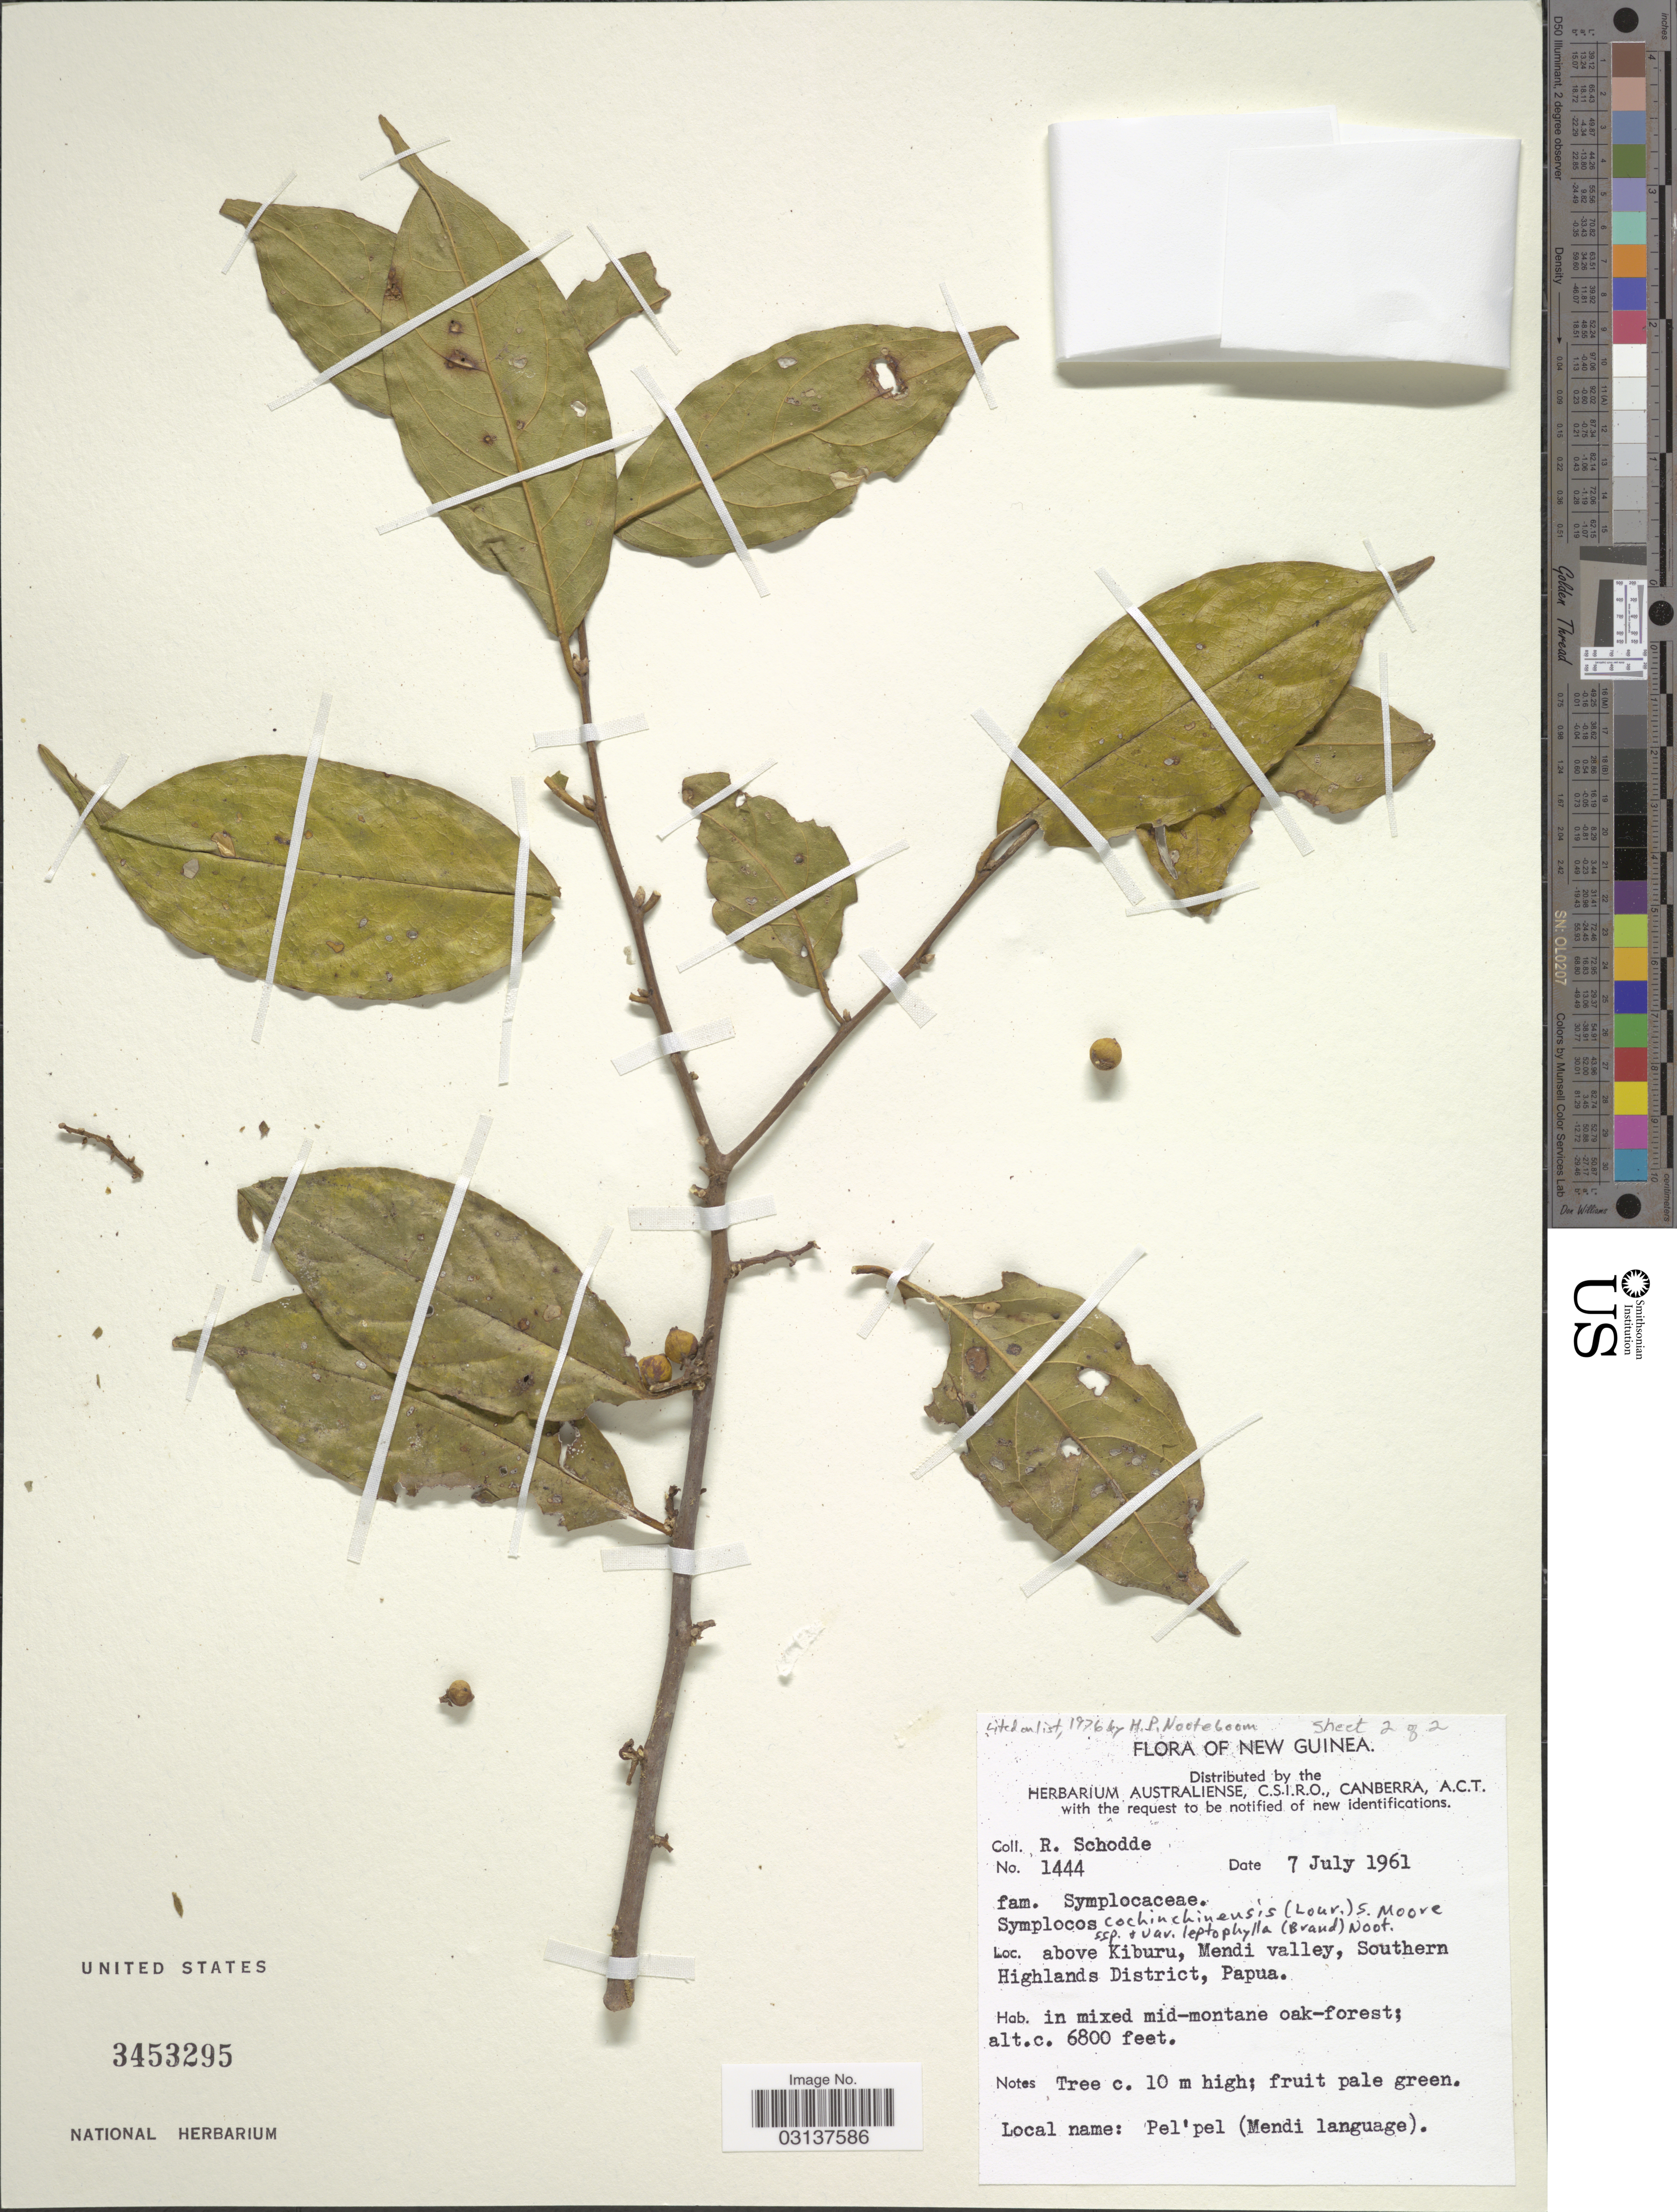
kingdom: Plantae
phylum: Tracheophyta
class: Magnoliopsida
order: Ericales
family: Symplocaceae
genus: Symplocos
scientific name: Symplocos cochinchinensis var. leptophylla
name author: (Brand) Noot.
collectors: R. Schodde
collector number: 1444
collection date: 1961-07-07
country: Papua New Guinea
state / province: Southern Highlands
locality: New Guinea, above Kiburu, Mendi valley, Southern Highlands District, Papua.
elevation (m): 2073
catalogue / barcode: US 3453295